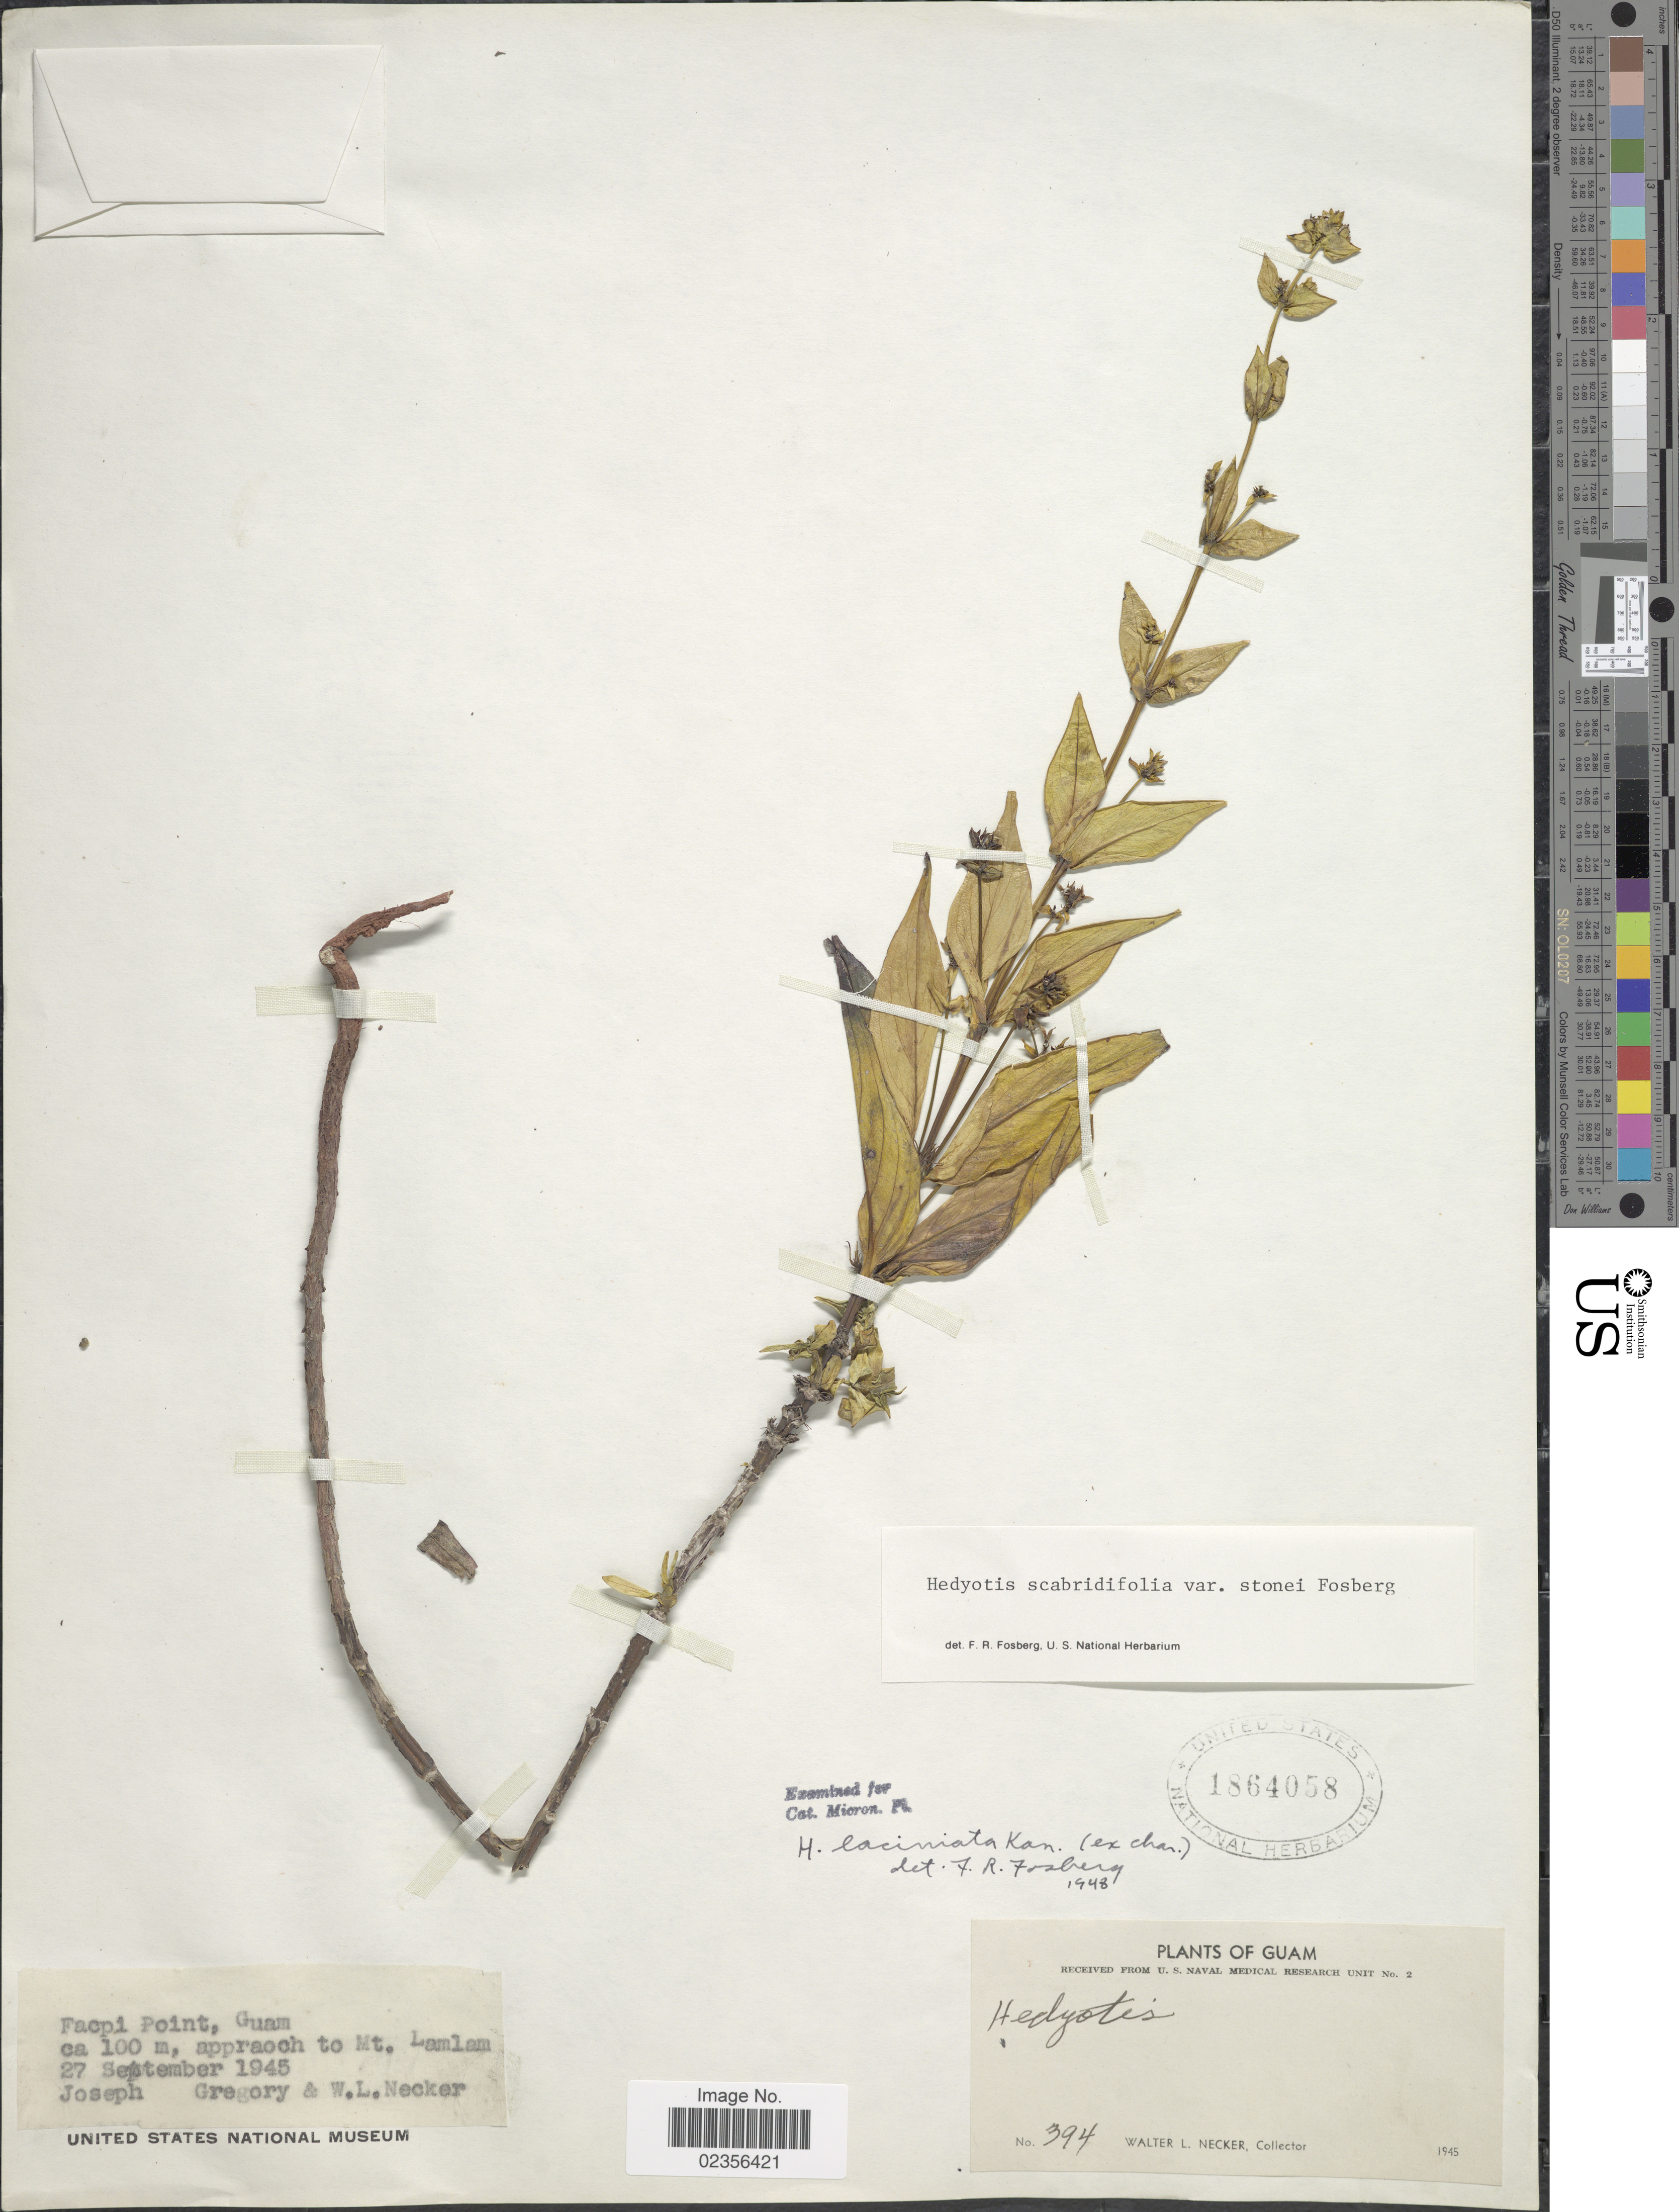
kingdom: Plantae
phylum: Tracheophyta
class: Magnoliopsida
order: Gentianales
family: Rubiaceae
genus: Hedyotis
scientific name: Hedyotis scabridifolia var. stonei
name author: Fosberg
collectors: W. L. Necker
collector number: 394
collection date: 1945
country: Guam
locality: Pacpi Point, Guam, approach to Mt. Lamlam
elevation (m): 100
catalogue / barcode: US 1864058